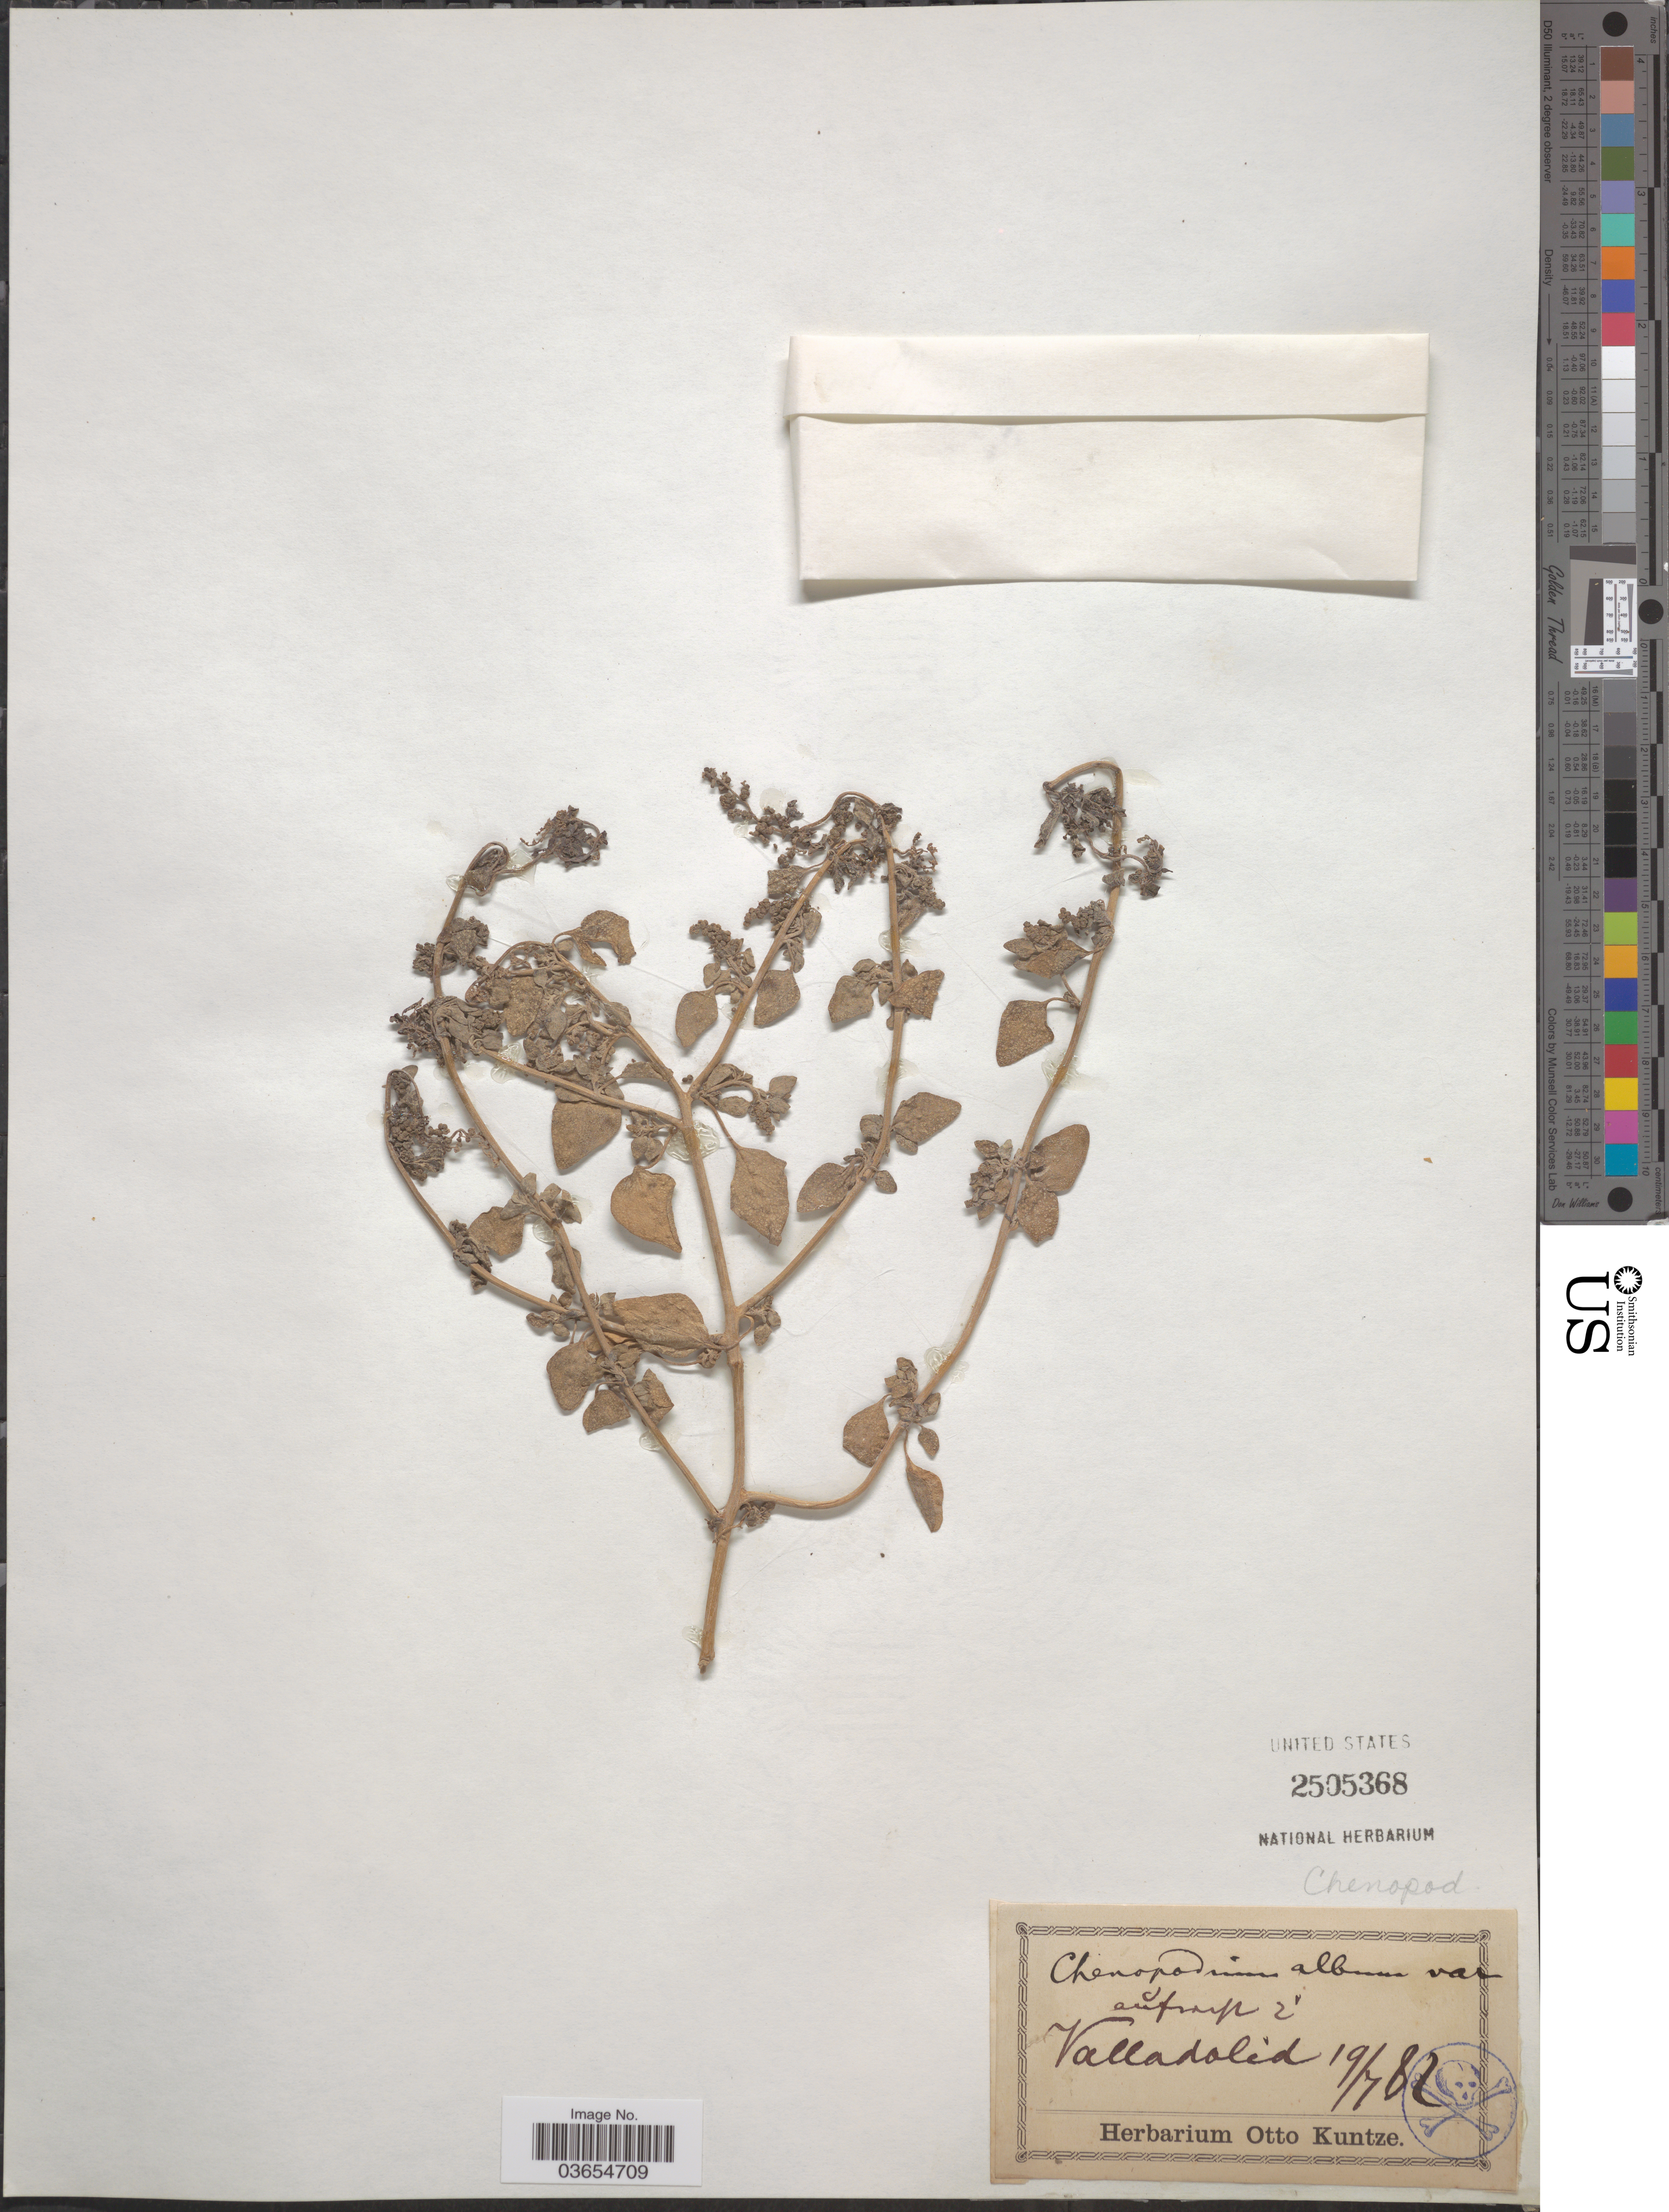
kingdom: Plantae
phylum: Tracheophyta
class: Magnoliopsida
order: Caryophyllales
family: Amaranthaceae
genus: Chenopodium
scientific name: Chenopodium album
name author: L.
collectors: ex herb. Otto Kuntze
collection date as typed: Transcribed d/m/y: 19/7/82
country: Spain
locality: Valladolid.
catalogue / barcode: US 2505368